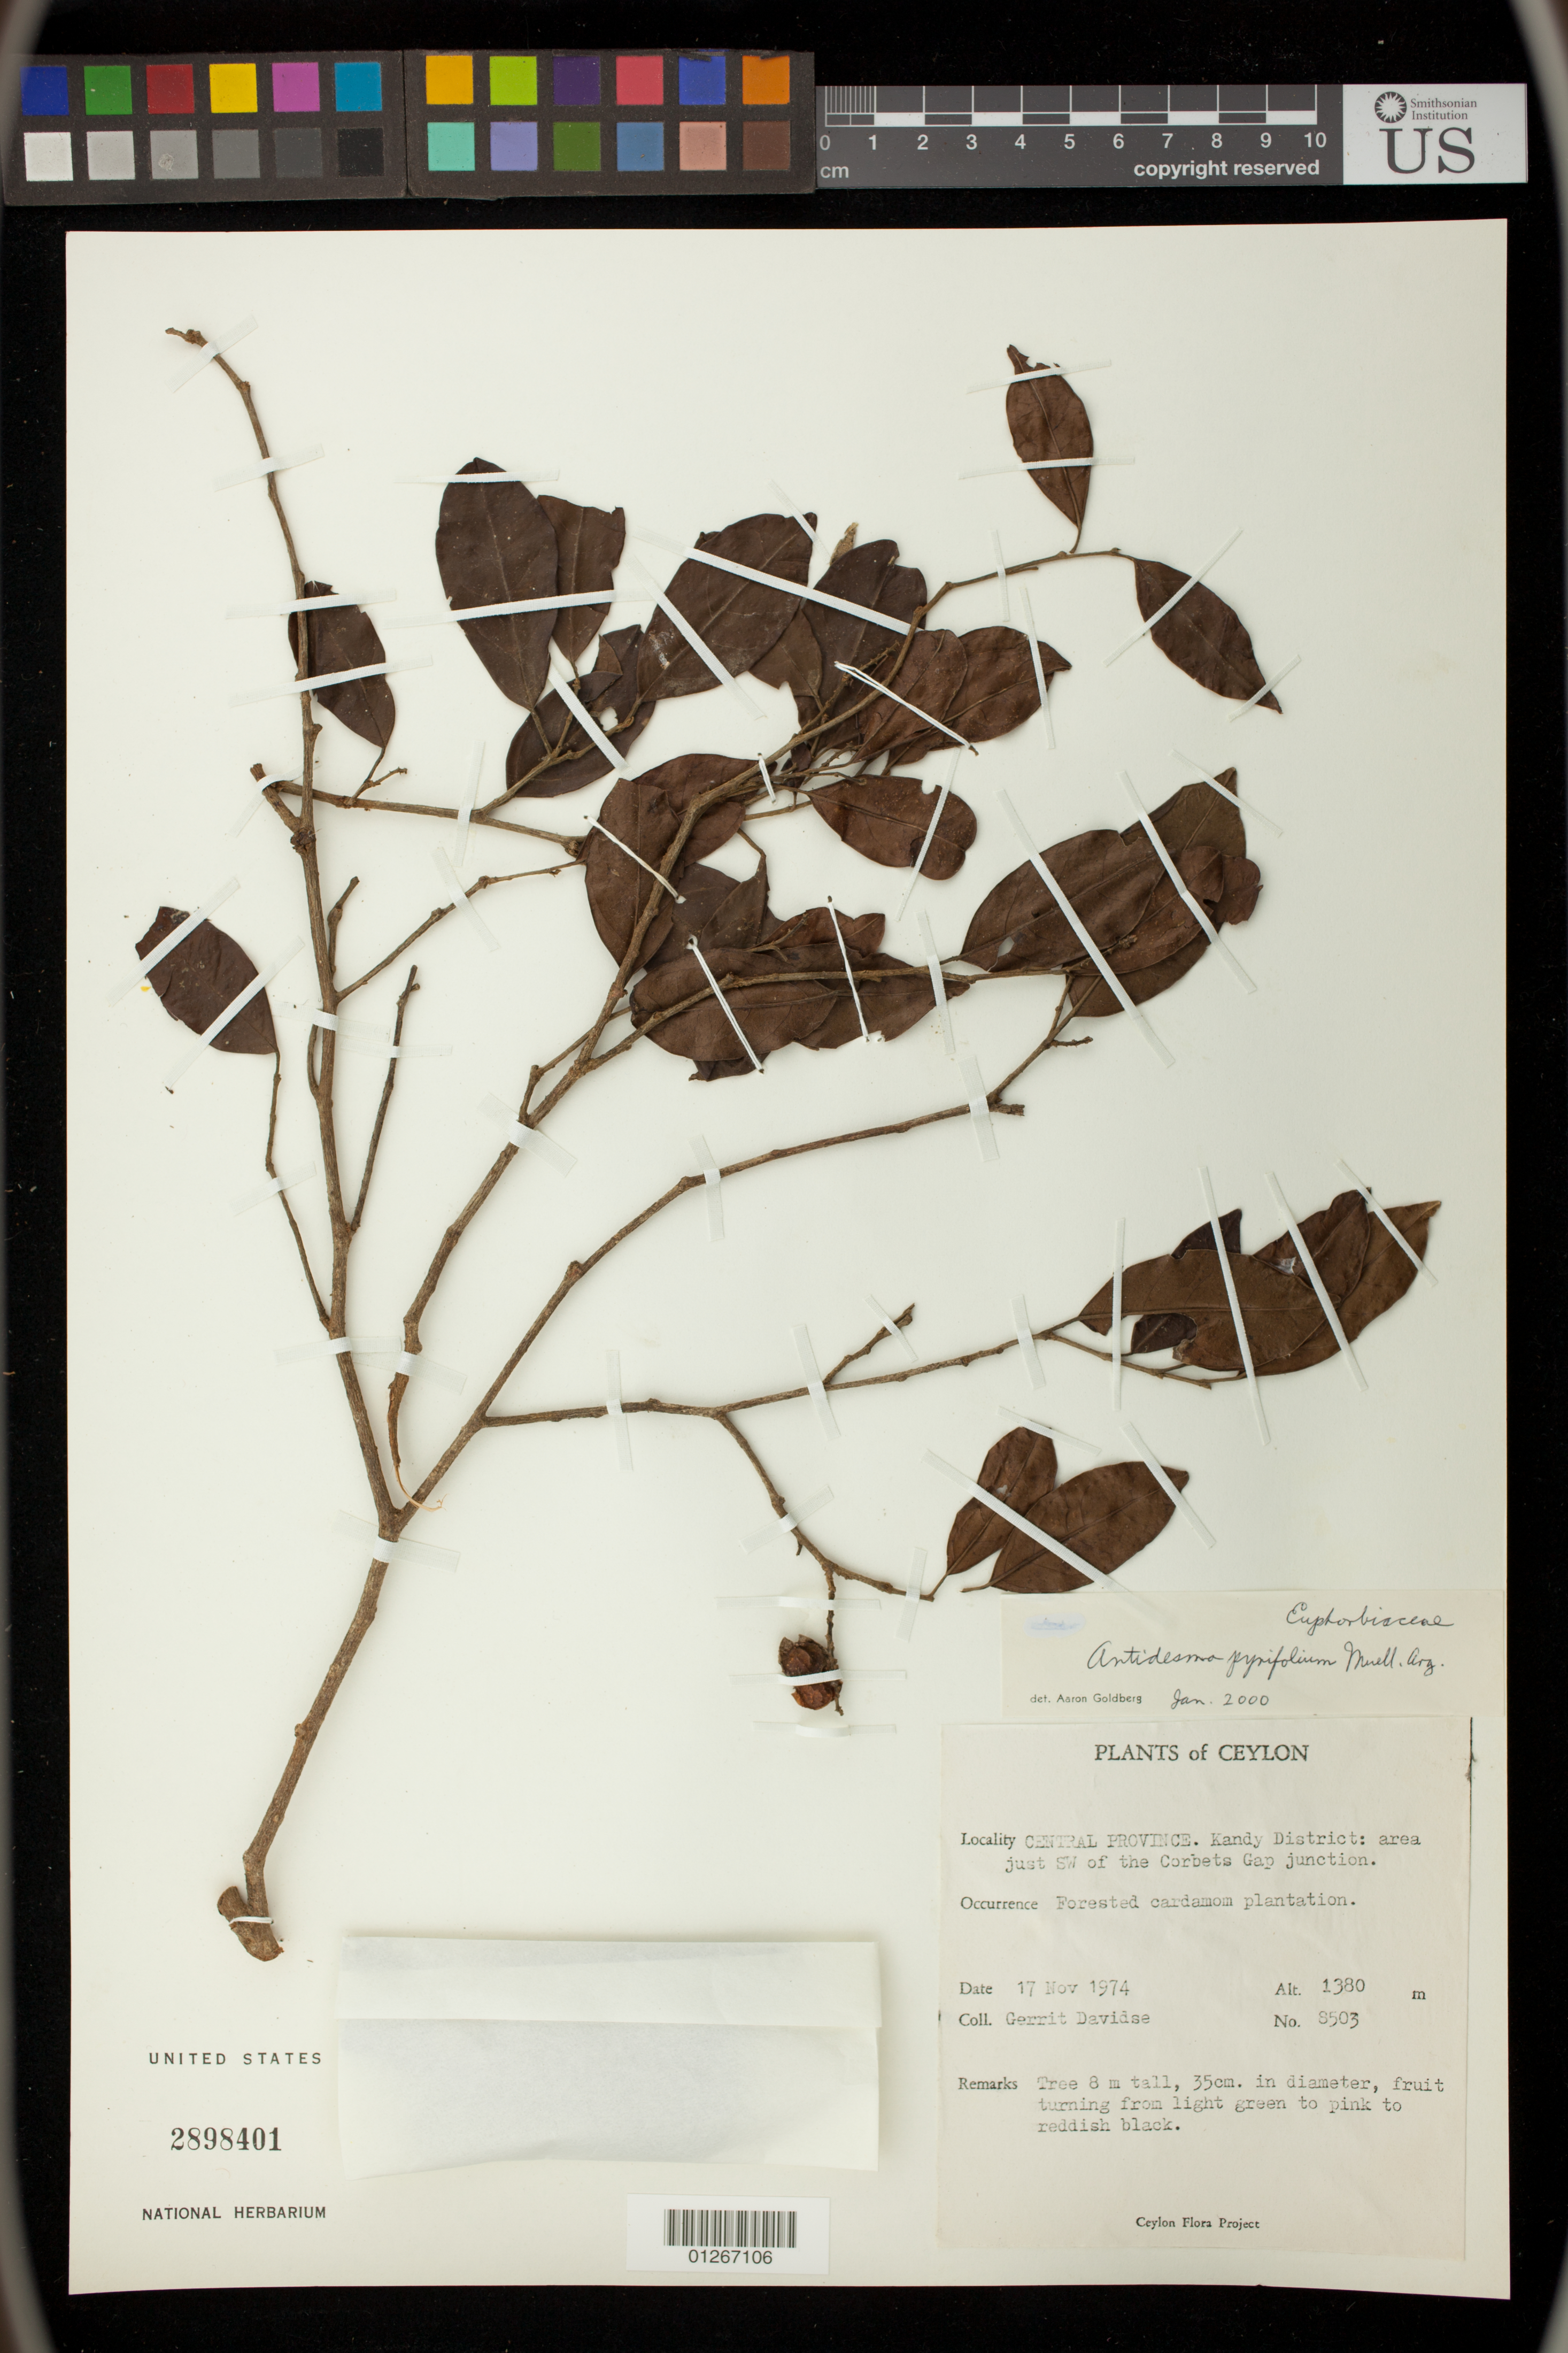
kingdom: Plantae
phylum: Tracheophyta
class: Magnoliopsida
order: Malpighiales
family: Phyllanthaceae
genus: Antidesma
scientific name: Antidesma pyrifolium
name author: Müll. Arg.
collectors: G. Davidse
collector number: S503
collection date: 1974-11-17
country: Sri Lanka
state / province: Central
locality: Kandy District: area just SW of the Corbets Gap junction, forested cardamon plantation.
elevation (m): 1380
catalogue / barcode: US 2898401